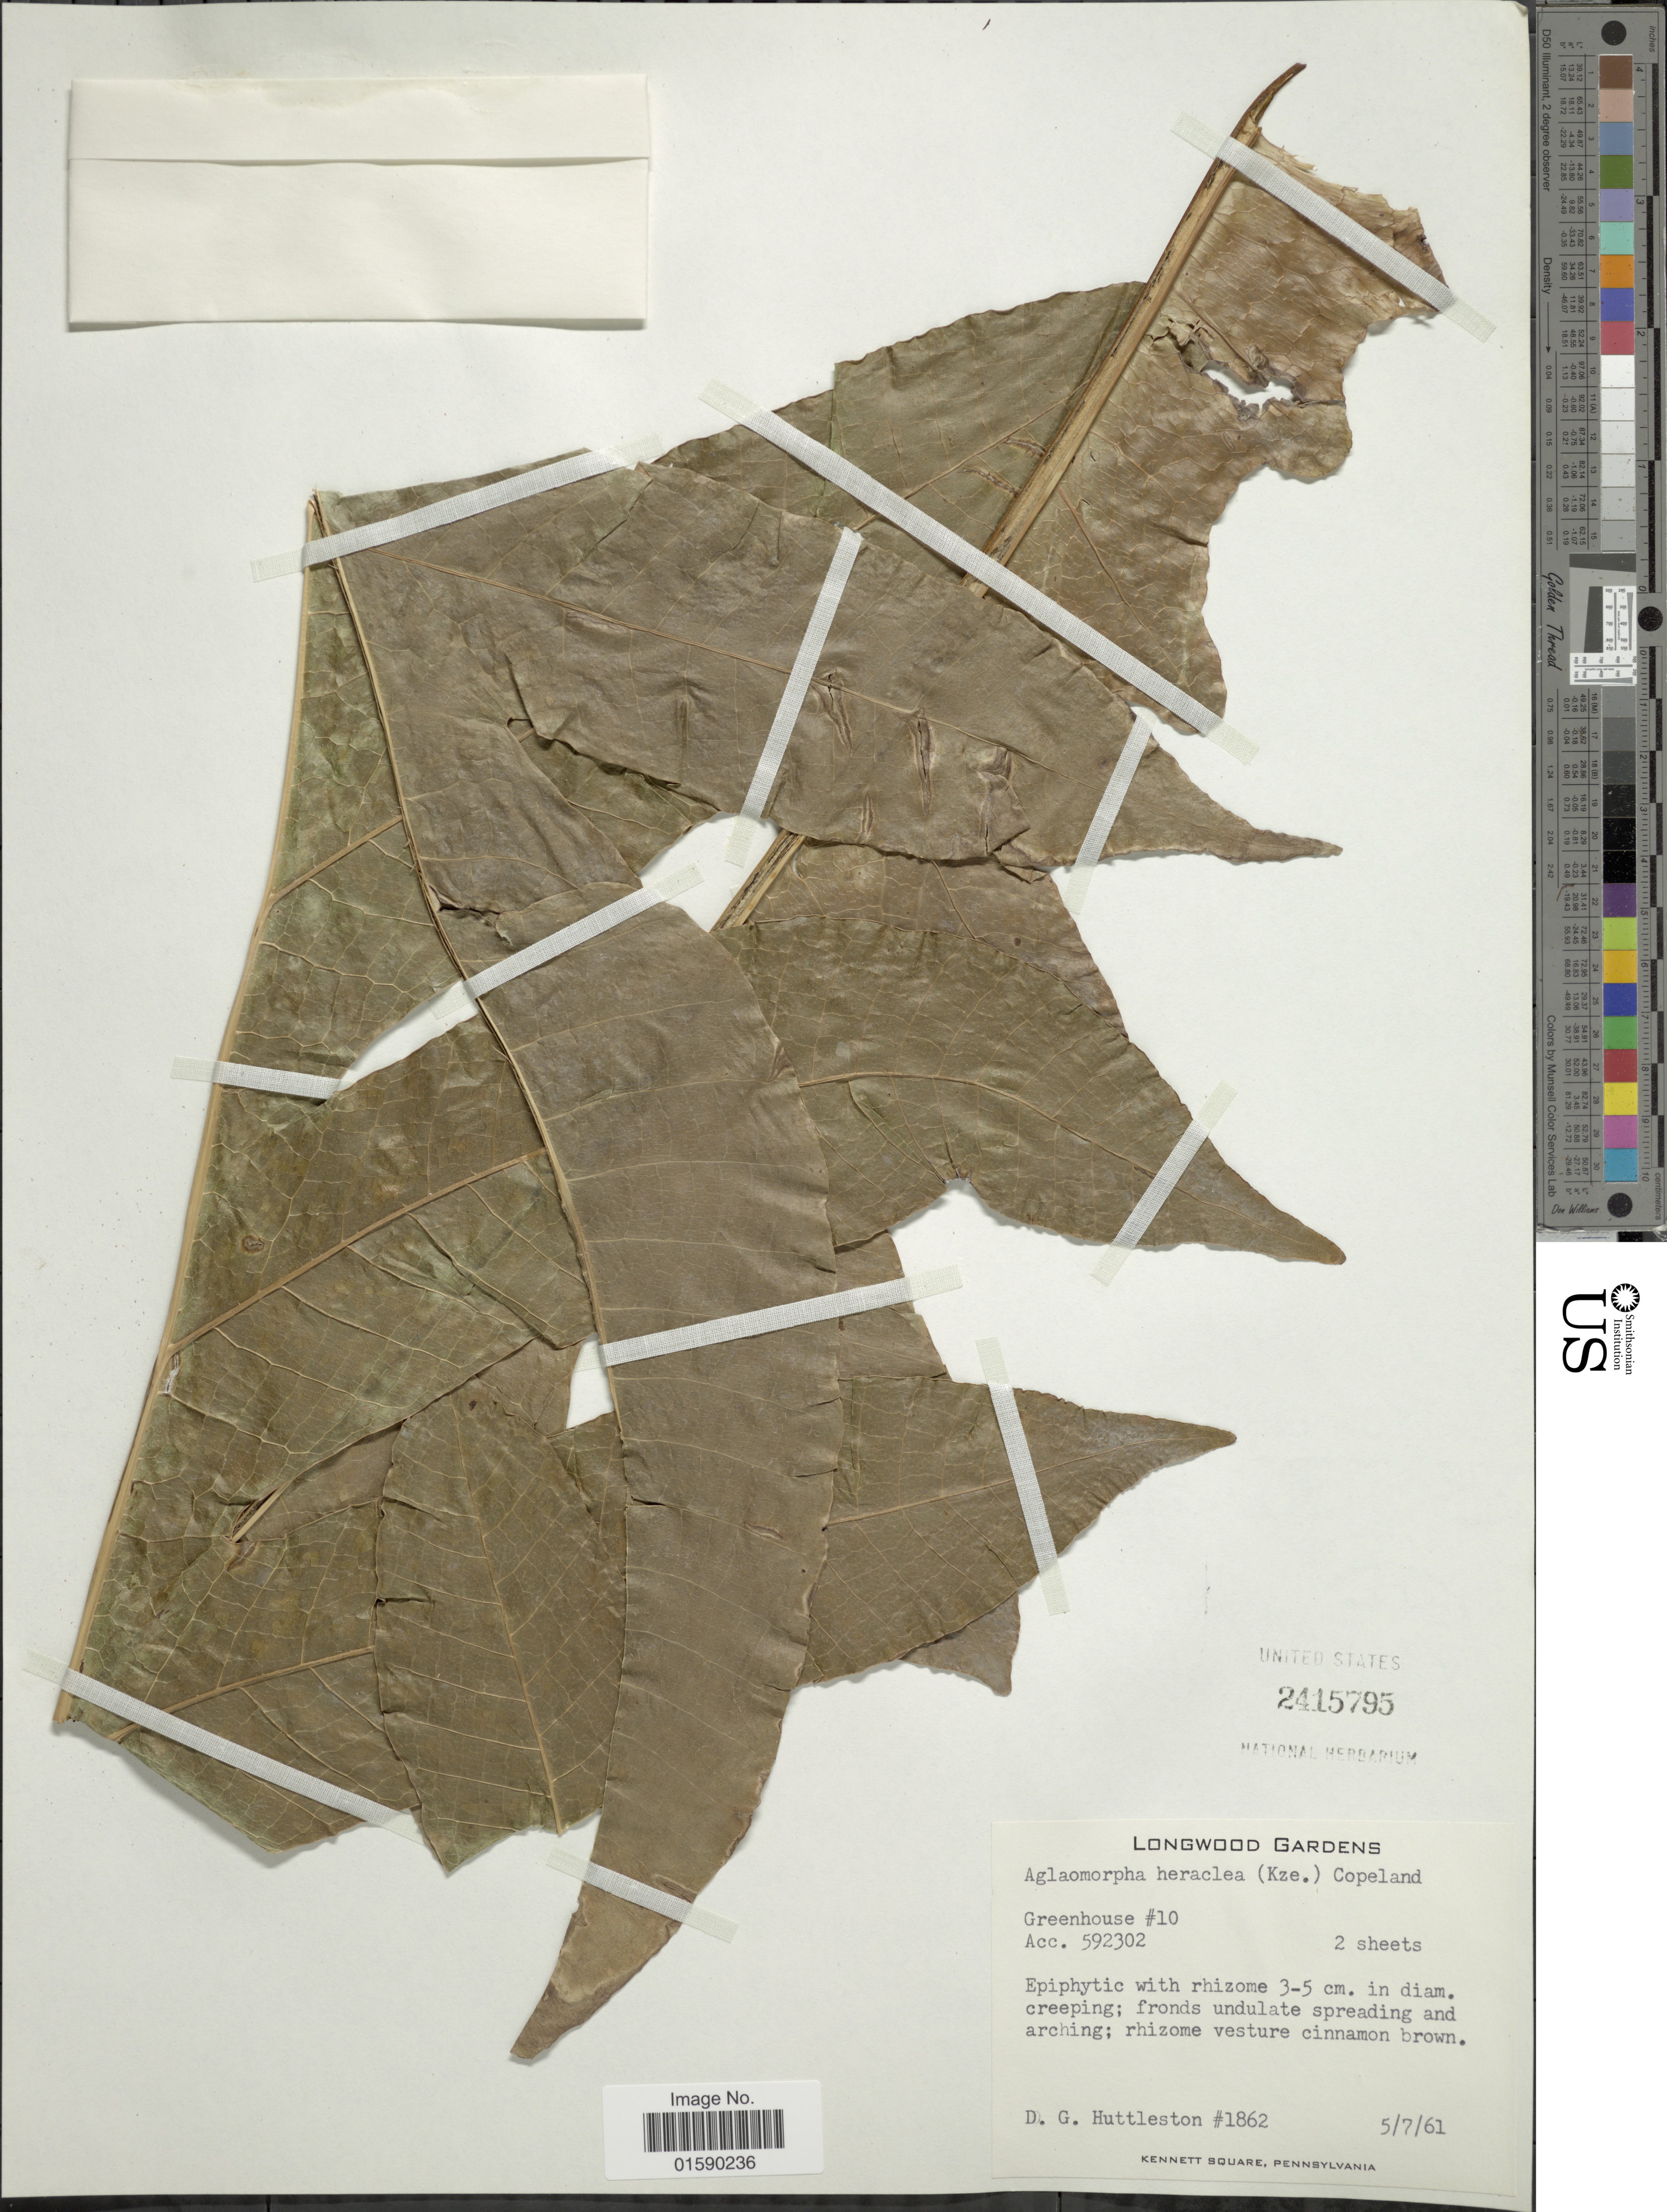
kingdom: Plantae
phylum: Tracheophyta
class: Polypodiopsida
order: Polypodiales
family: Polypodiaceae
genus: Aglaomorpha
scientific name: Aglaomorpha heraclea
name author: (Kunze) Copel.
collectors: D. G. Huttleston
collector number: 1862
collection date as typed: Transcribed d/m/y: 5/7/61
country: United States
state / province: Pennsylvania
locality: Longwood Gardens, Greenhouse #10.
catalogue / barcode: US 2415795